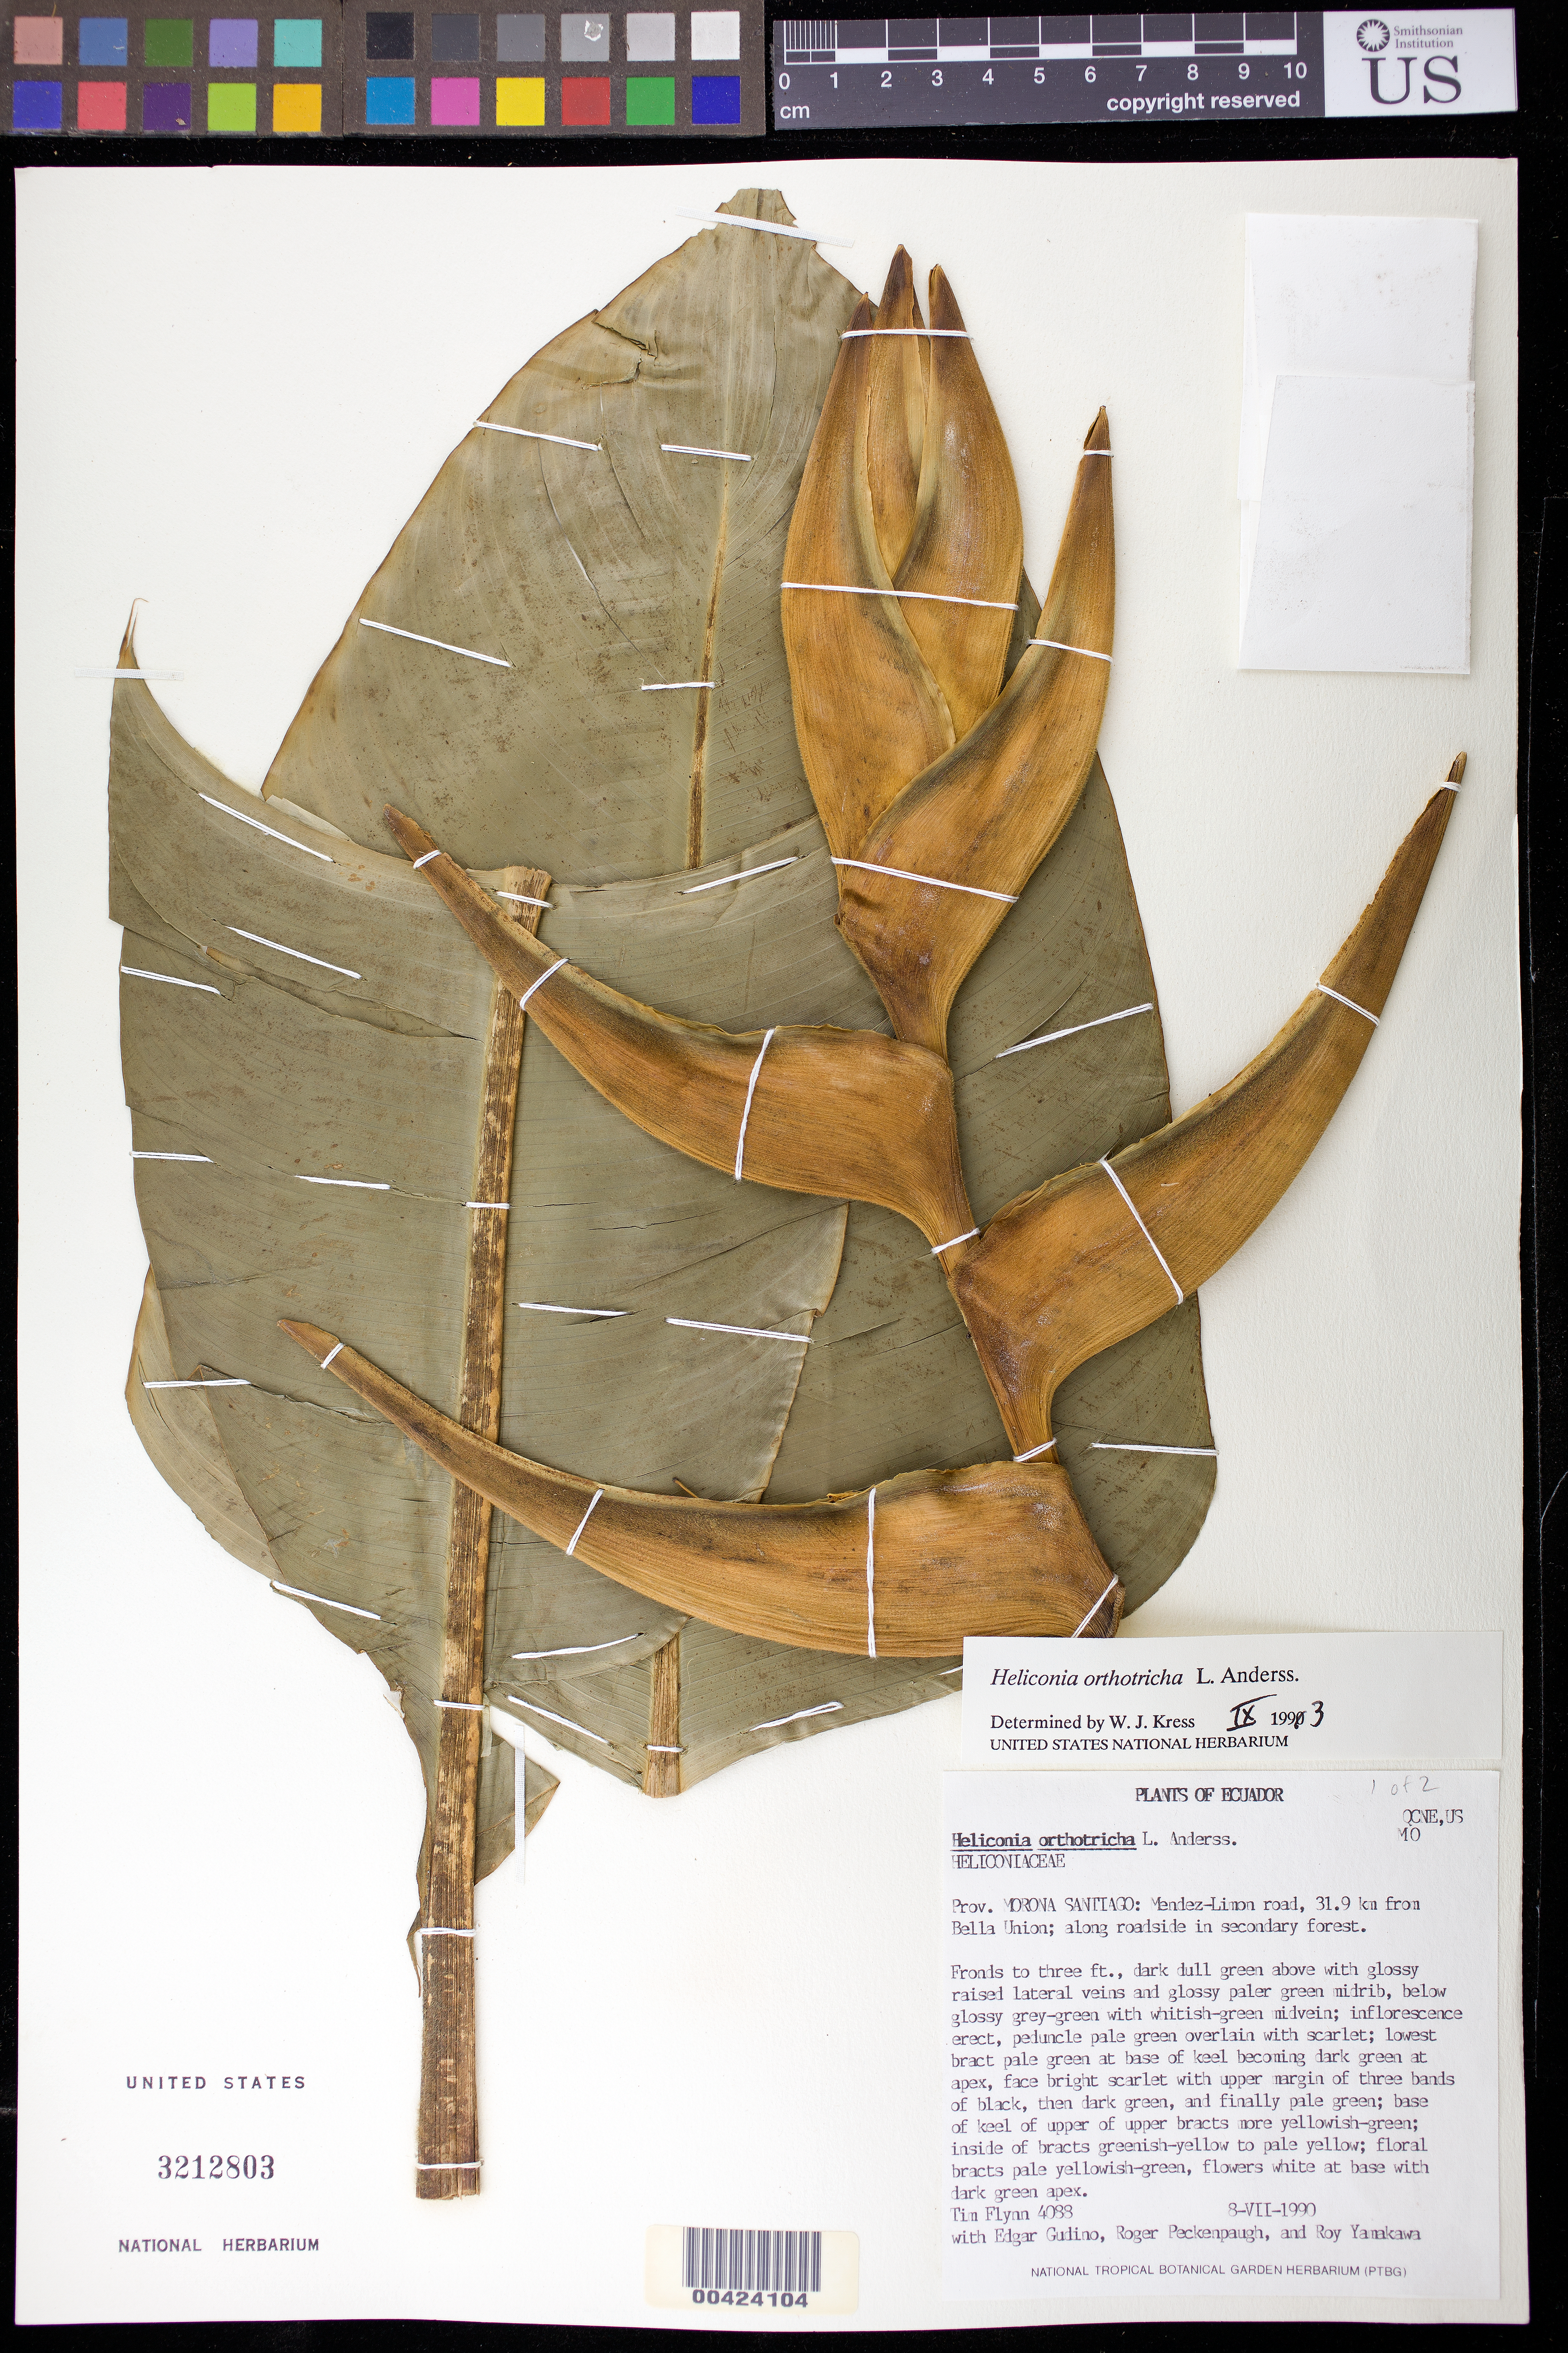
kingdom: Plantae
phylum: Tracheophyta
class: Liliopsida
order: Zingiberales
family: Heliconiaceae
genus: Heliconia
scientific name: Heliconia orthotricha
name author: L. Andersson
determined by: Kress, W. J., (US), Smithsonian Institution - National Museum of Natural History (UNITED STATES)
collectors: T. W. Flynn, E. Gudiño, R. Peckinpaugh & R. Yamakawa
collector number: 4088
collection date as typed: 08 Jul 1990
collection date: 1990-07-08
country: Ecuador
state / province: Morona-Santiago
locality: Mendez - Limon rd, 31.9 km from belLa Union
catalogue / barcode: US 3212803